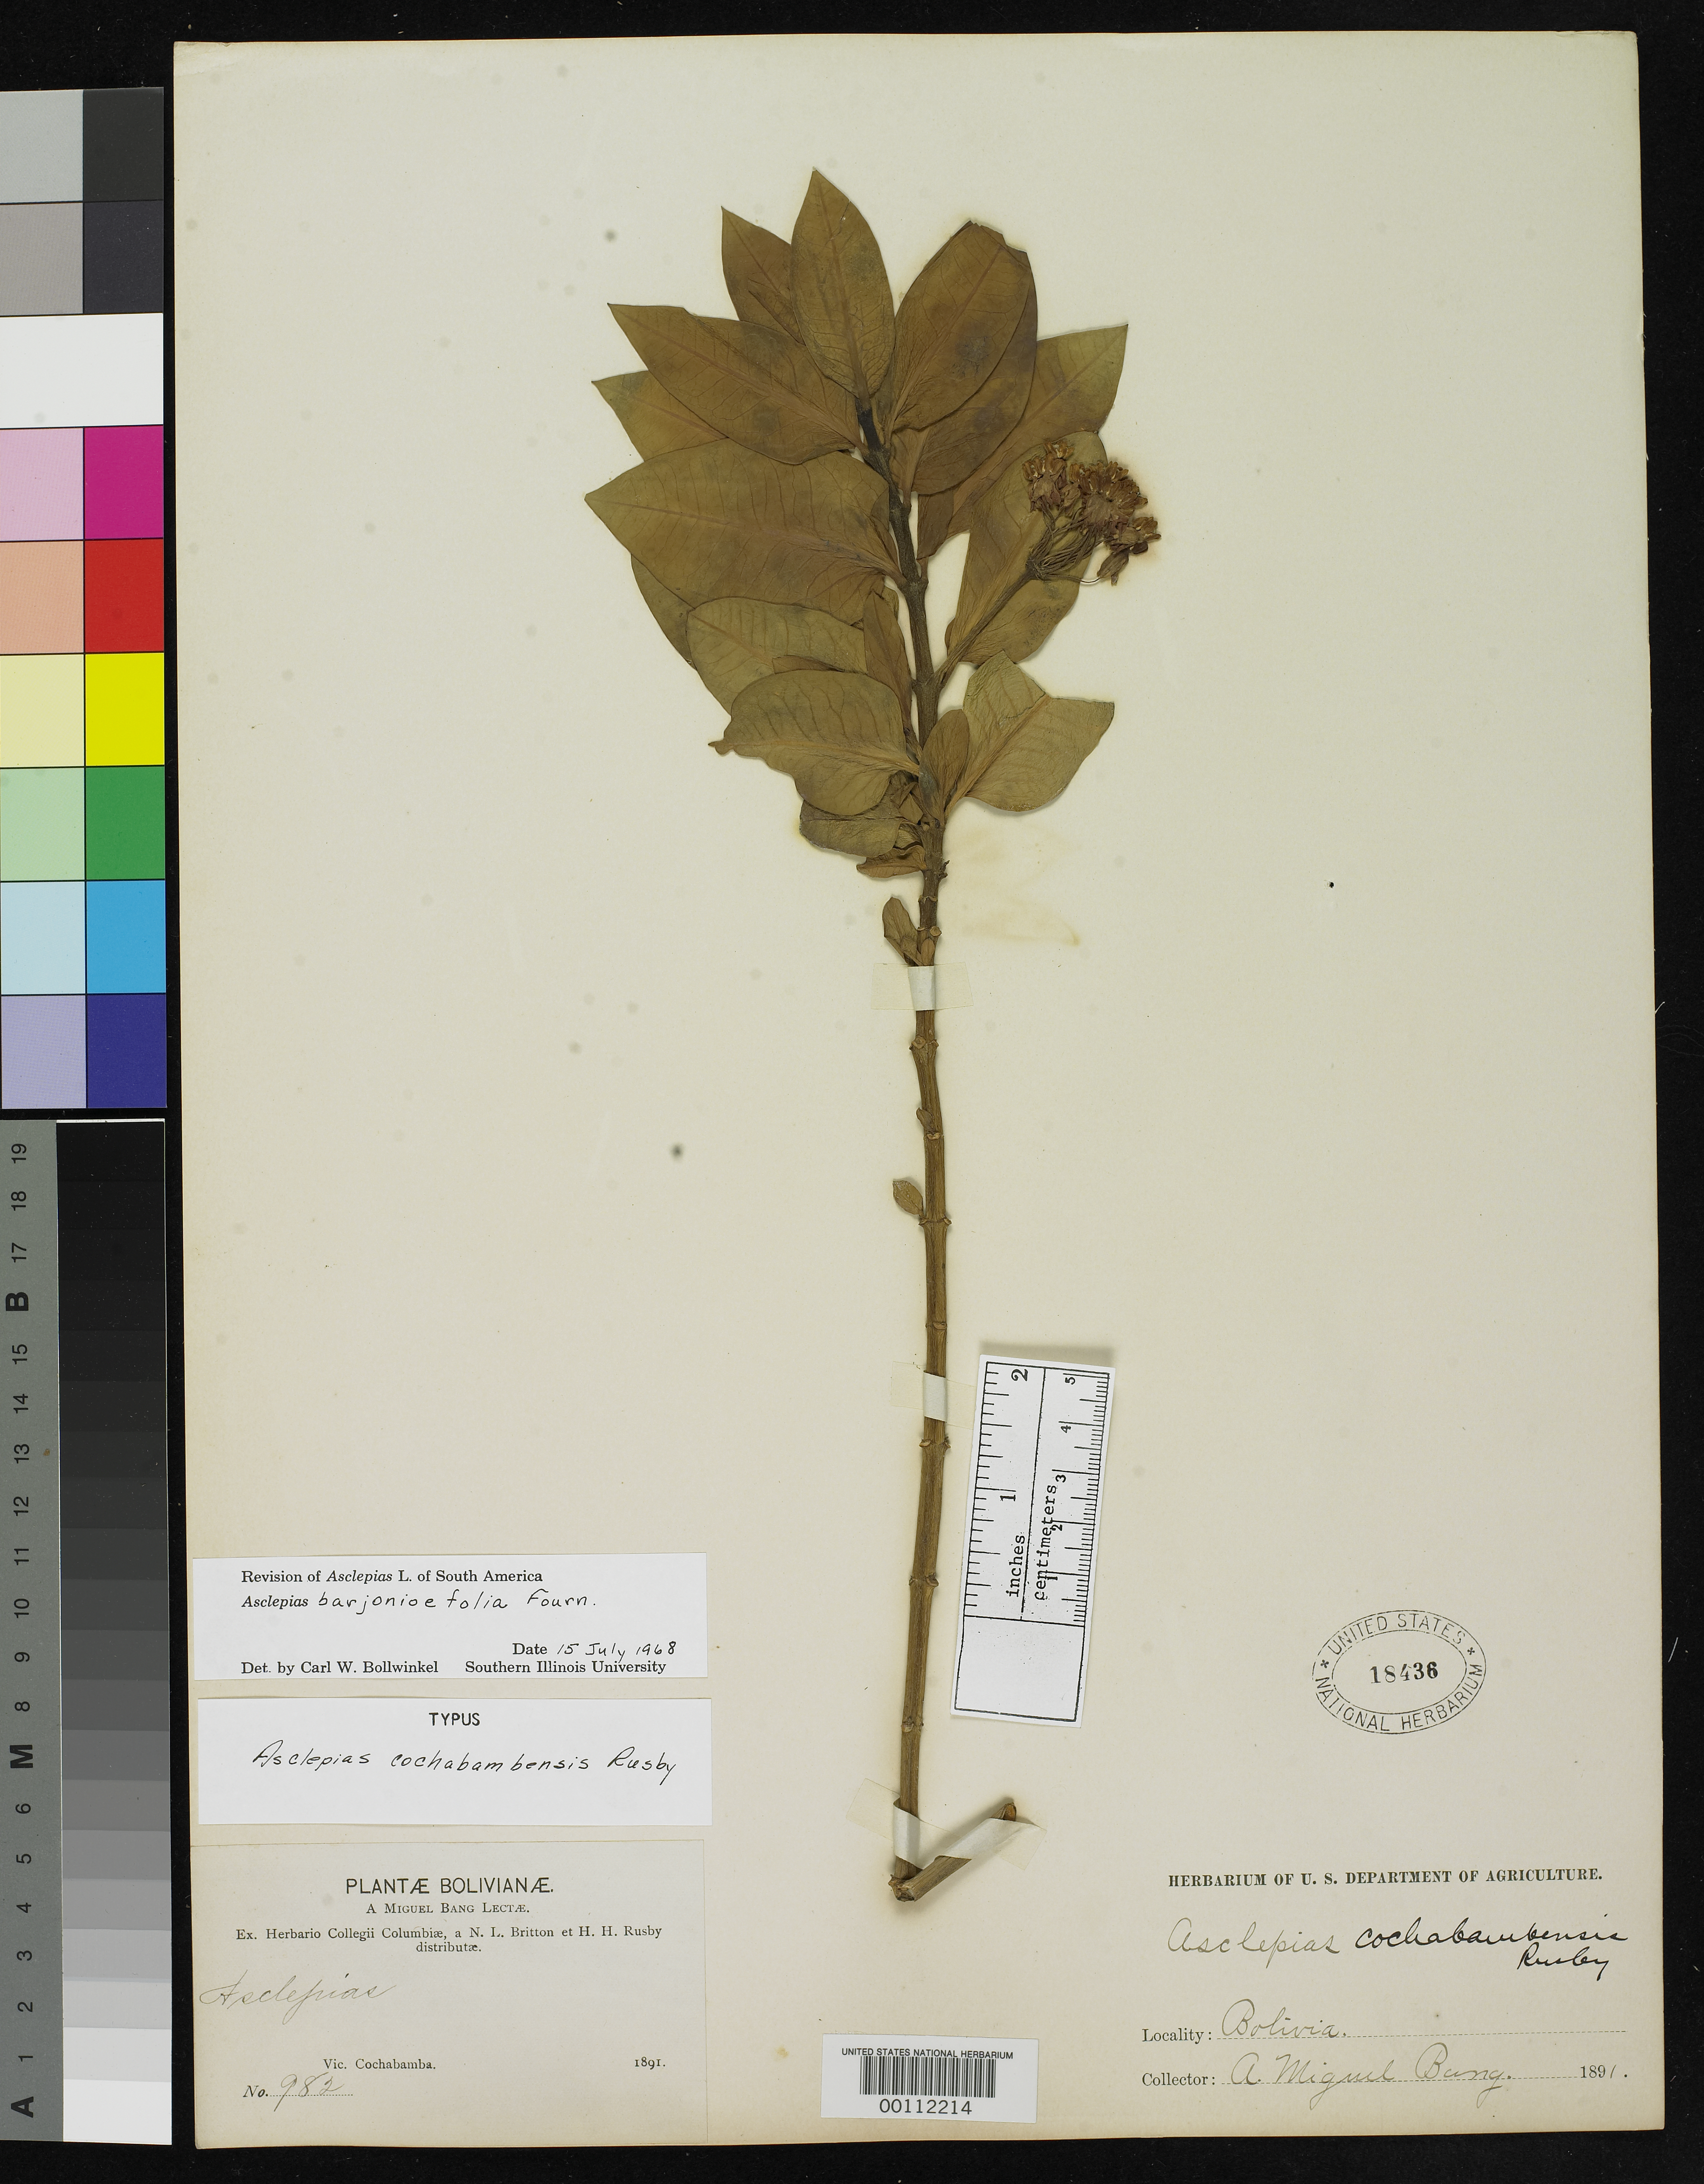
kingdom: Plantae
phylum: Tracheophyta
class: Magnoliopsida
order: Gentianales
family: Apocynaceae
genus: Asclepias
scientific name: Asclepias cochabambensis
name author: Rusby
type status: Isotype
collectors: M. Bang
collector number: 982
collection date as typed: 1891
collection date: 1891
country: Bolivia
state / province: Cochabamba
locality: Vic. Cochabamba.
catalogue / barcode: US 18436